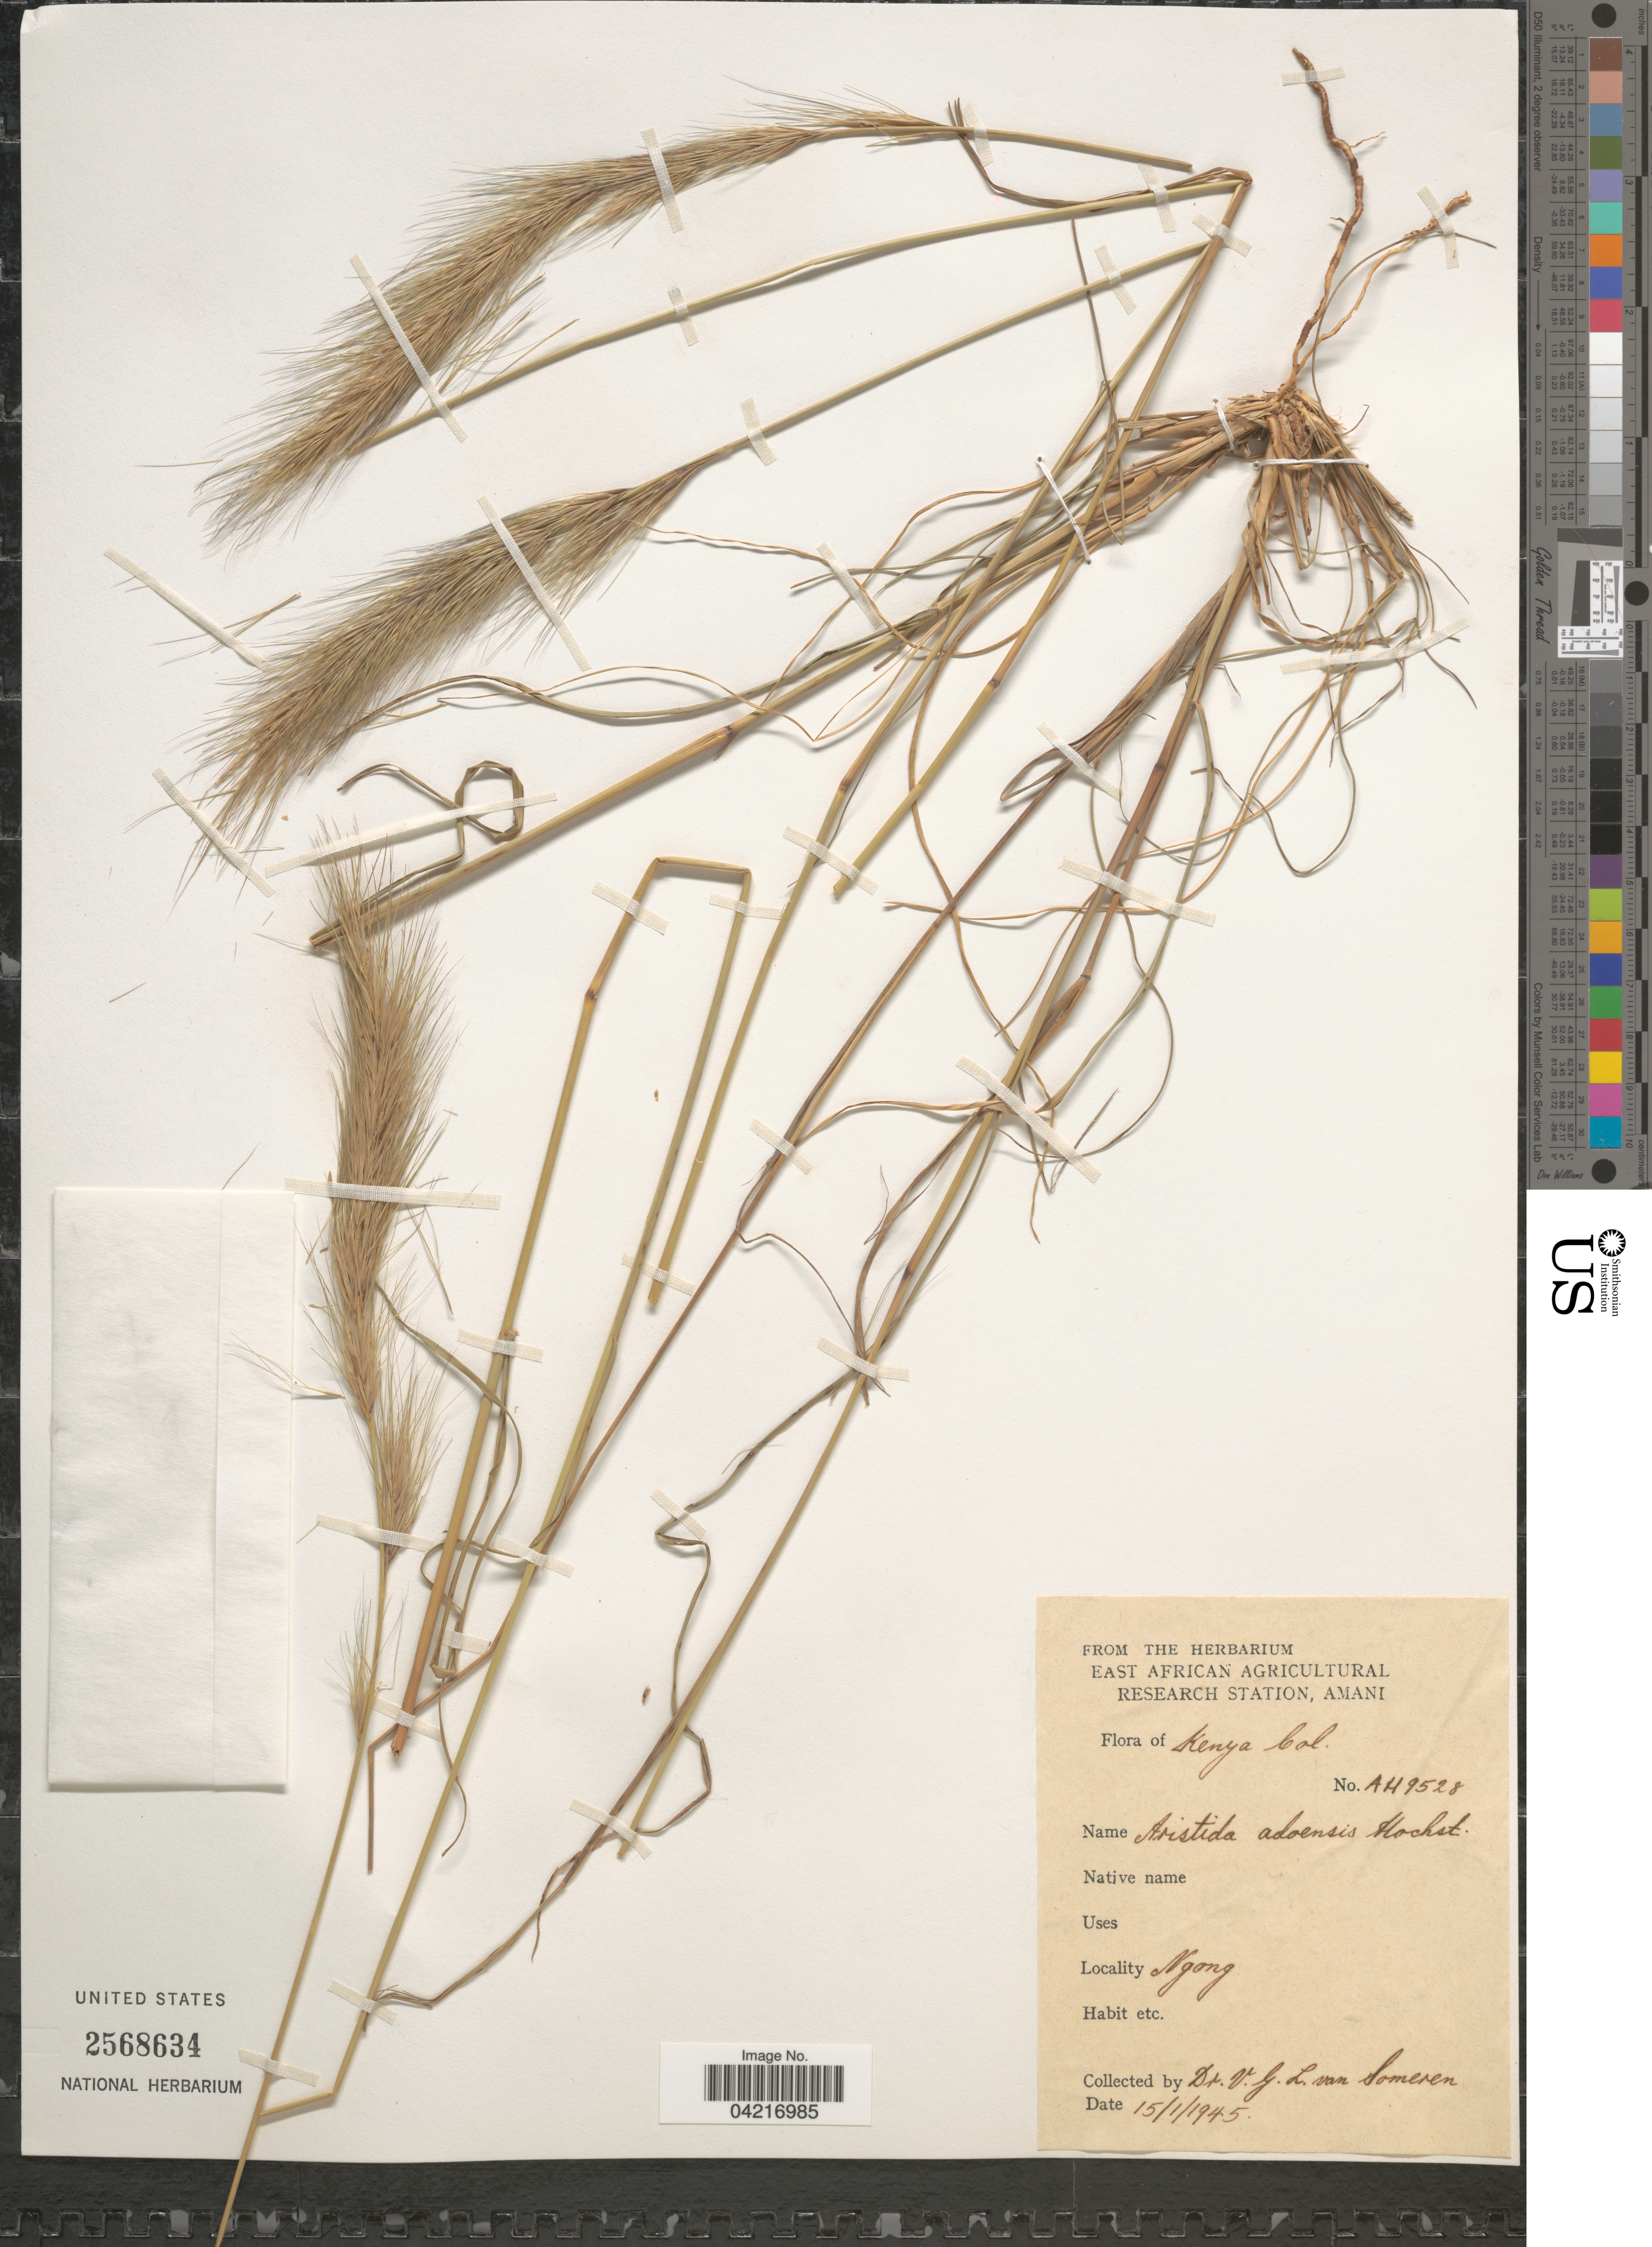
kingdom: Plantae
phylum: Tracheophyta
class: Liliopsida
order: Poales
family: Poaceae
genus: Aristida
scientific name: Aristida adoensis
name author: Hochst. ex A. Rich.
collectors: V. Someren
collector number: AH9528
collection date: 1945-01-15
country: Kenya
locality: Kenya Col. Ngong.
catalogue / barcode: US 2568634